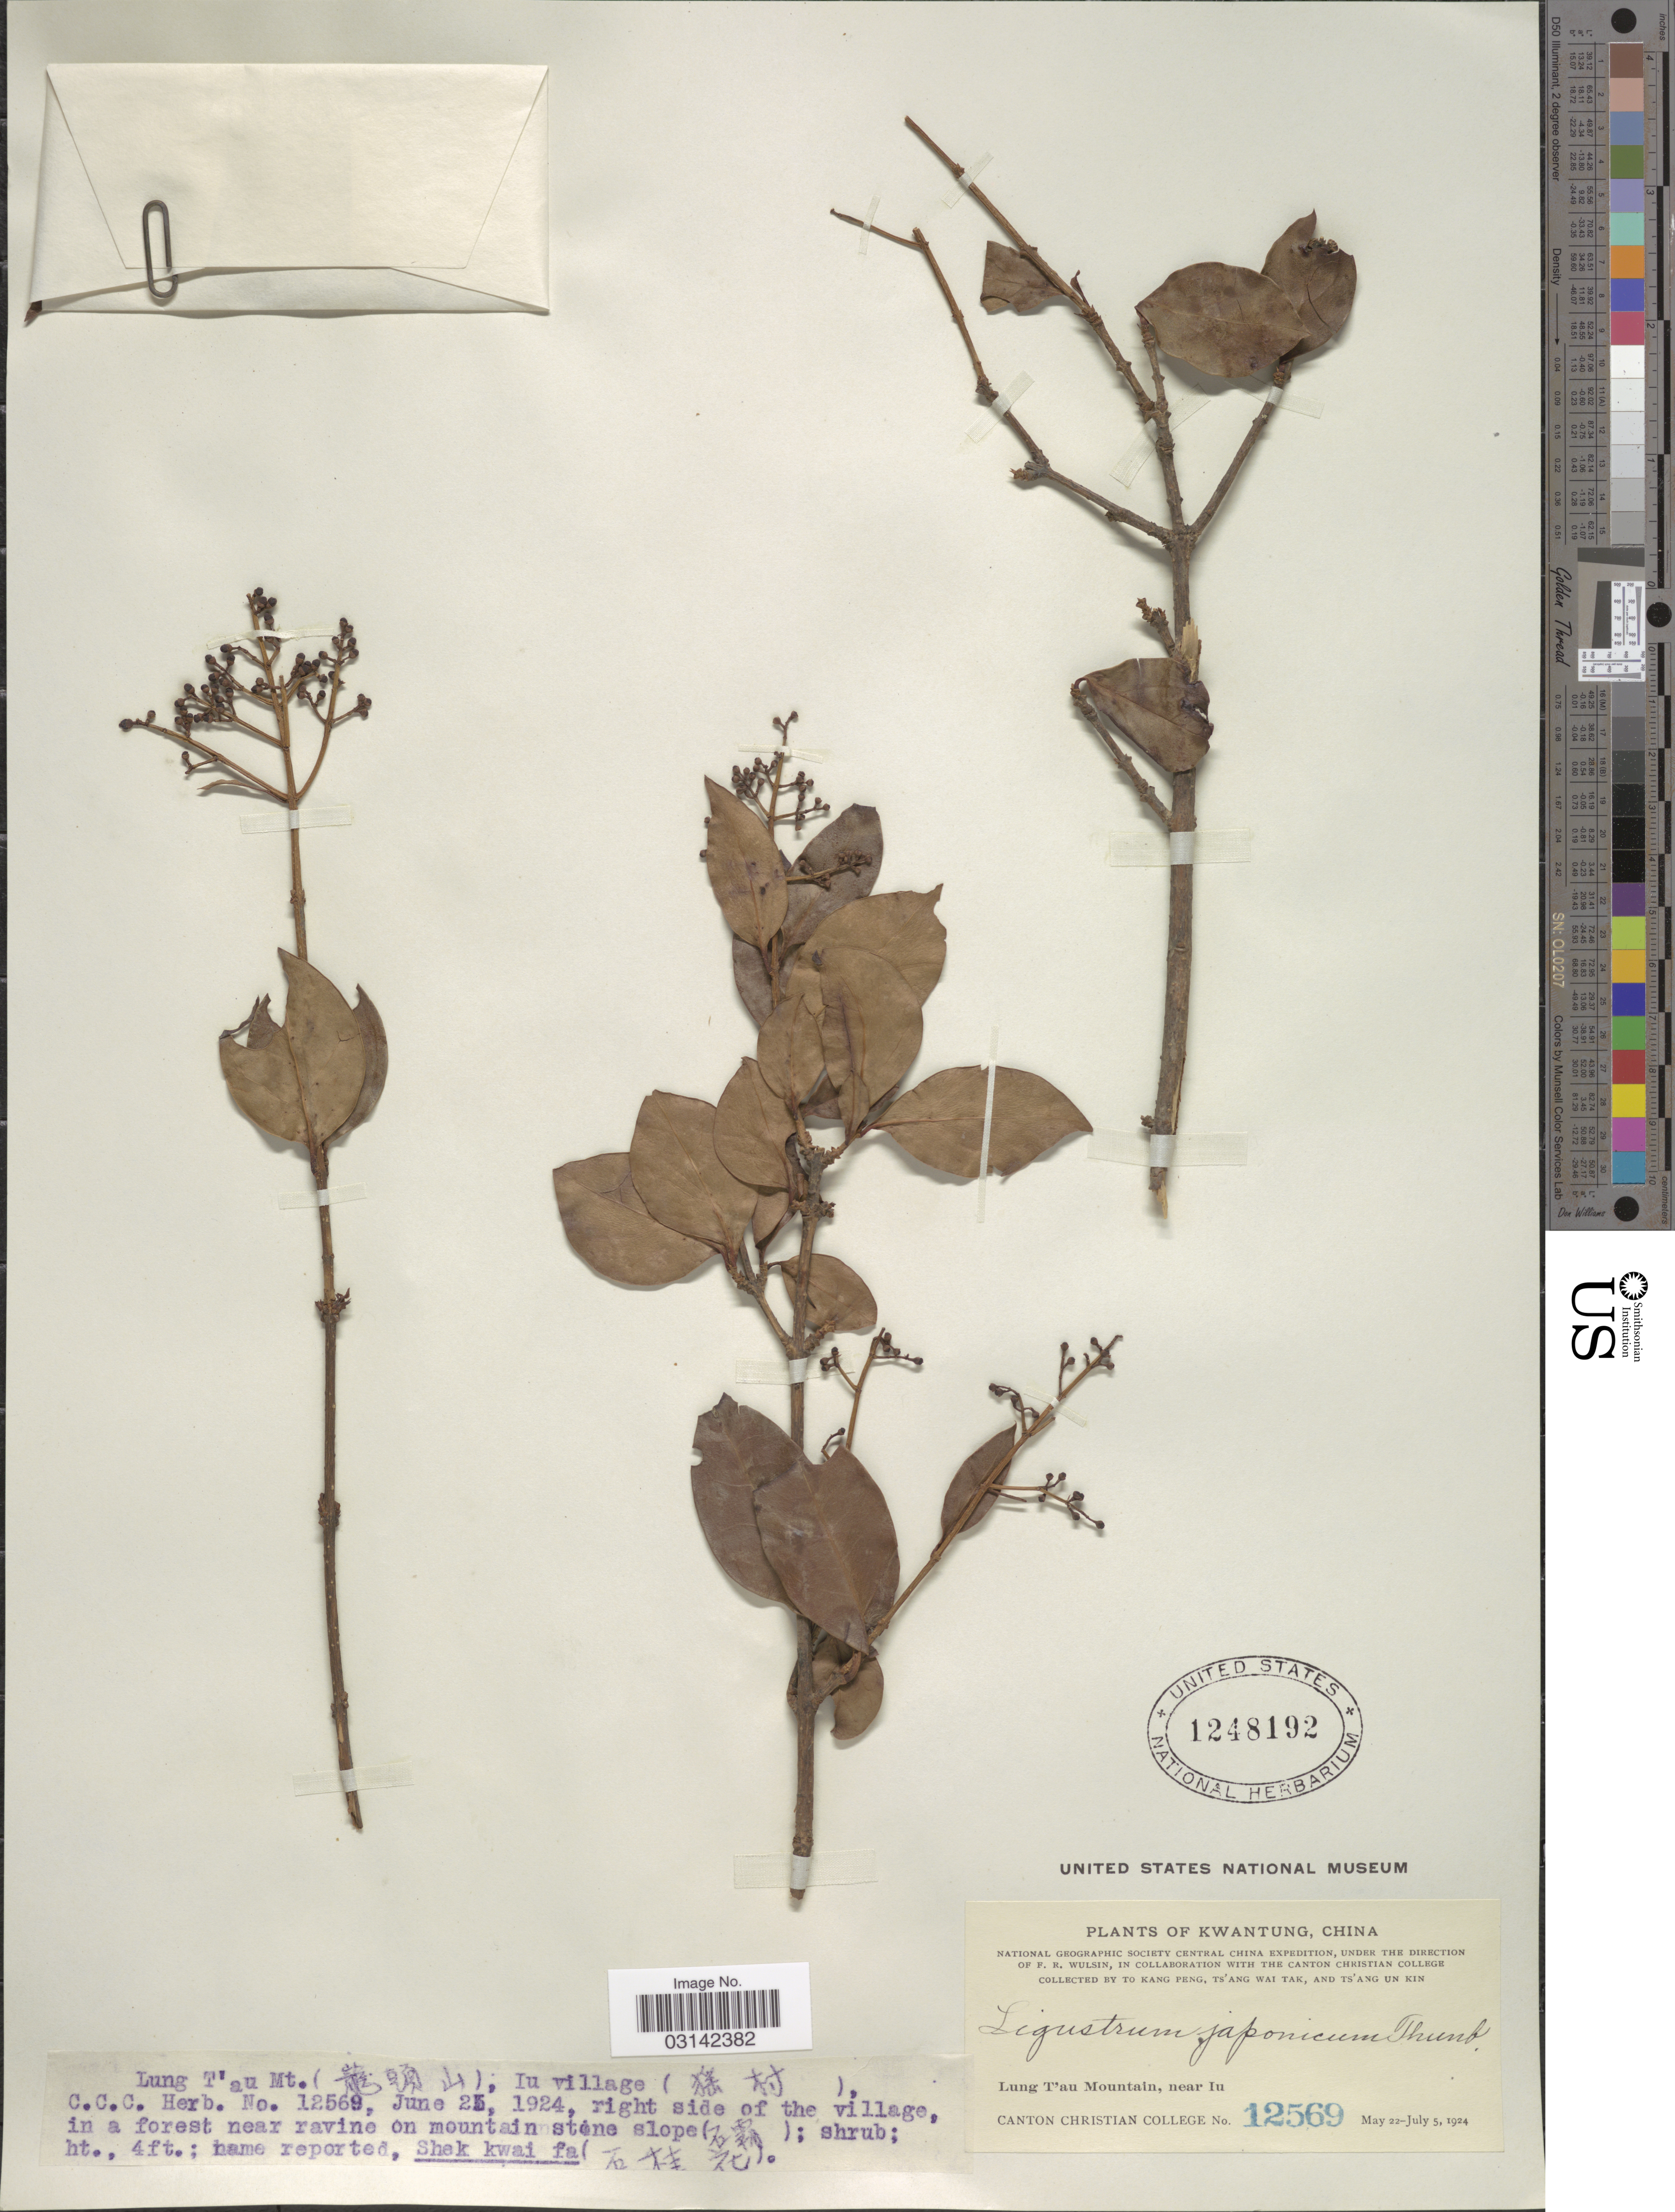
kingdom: Plantae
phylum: Tracheophyta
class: Magnoliopsida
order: Lamiales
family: Oleaceae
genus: Ligustrum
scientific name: Ligustrum japonicum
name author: Thunb.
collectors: K. Peng, W. T. Tsang & Ts' Ang Un Kin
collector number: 12569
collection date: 1924-06-25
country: China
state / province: Guangdong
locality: Kwantung, Lung T'au Mountain, near Iu.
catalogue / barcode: US 1248192